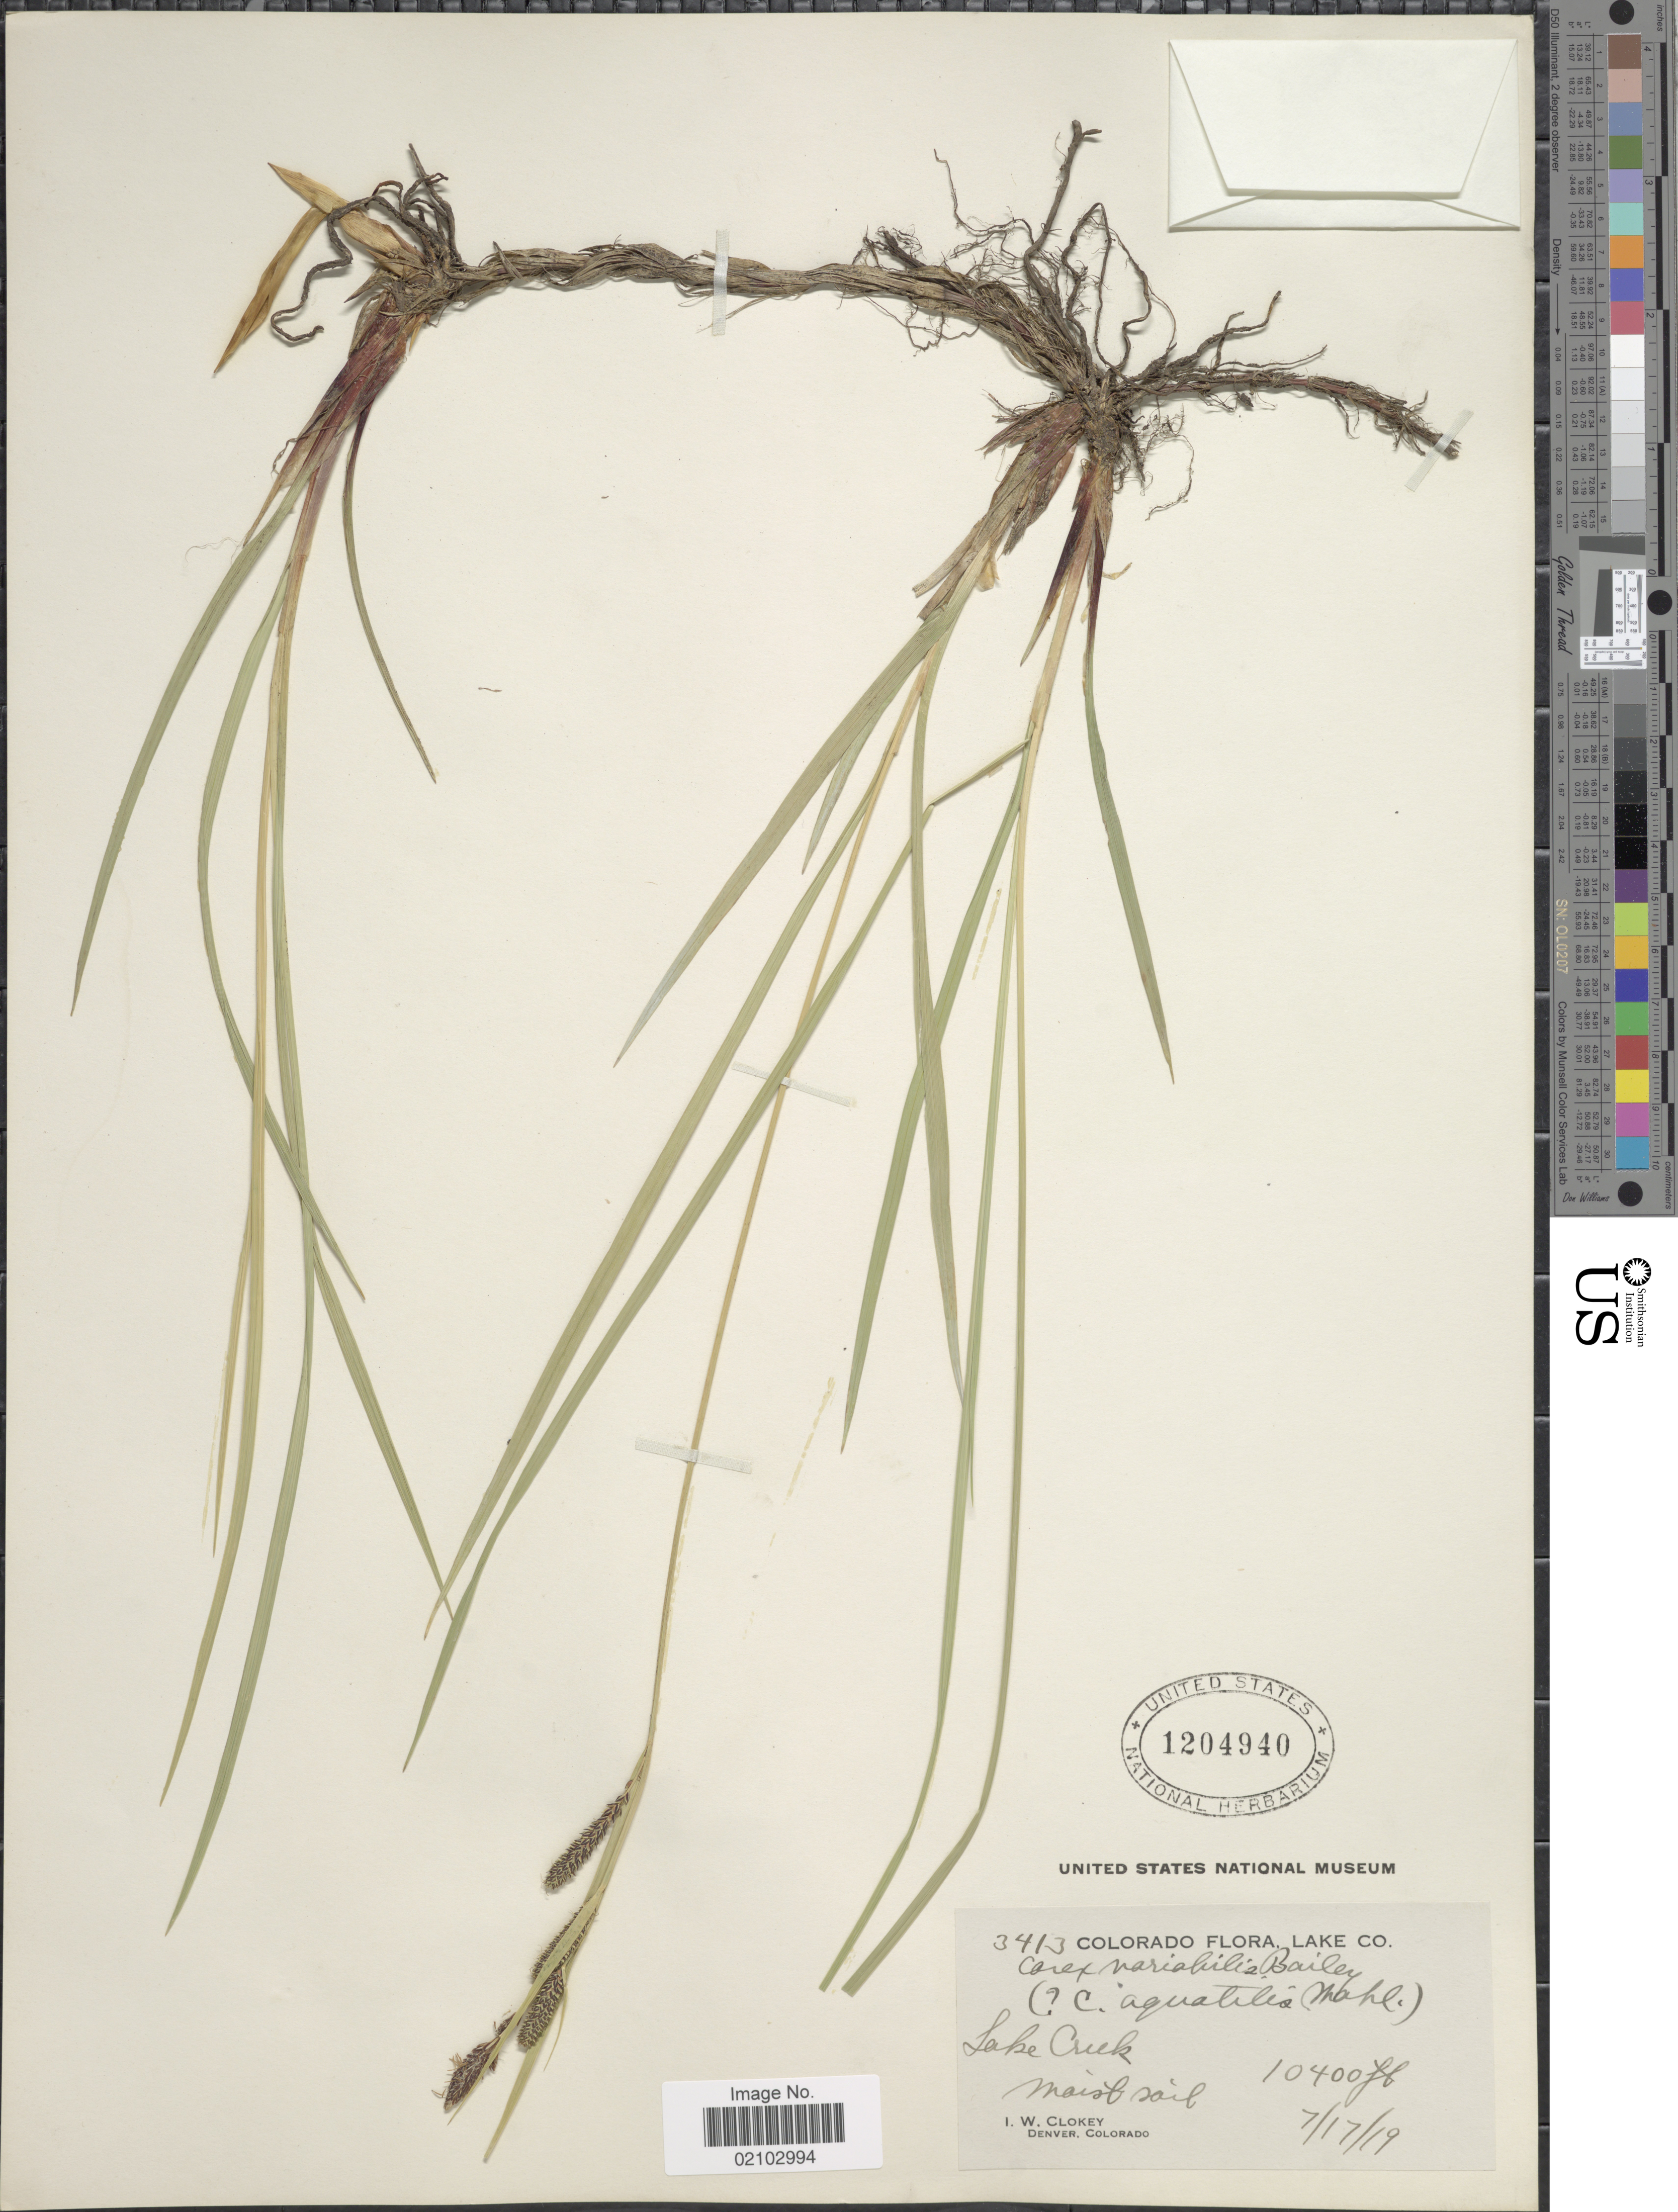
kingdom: Plantae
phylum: Tracheophyta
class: Liliopsida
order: Poales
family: Cyperaceae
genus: Carex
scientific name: Carex aquatilis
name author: Wahlenb.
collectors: I. W. Clokey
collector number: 3413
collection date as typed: Transcribed d/m/y: 17/7/19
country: United States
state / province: Colorado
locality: Lake Co., Lake Creek, moist soil.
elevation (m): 3170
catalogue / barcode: US 1204940